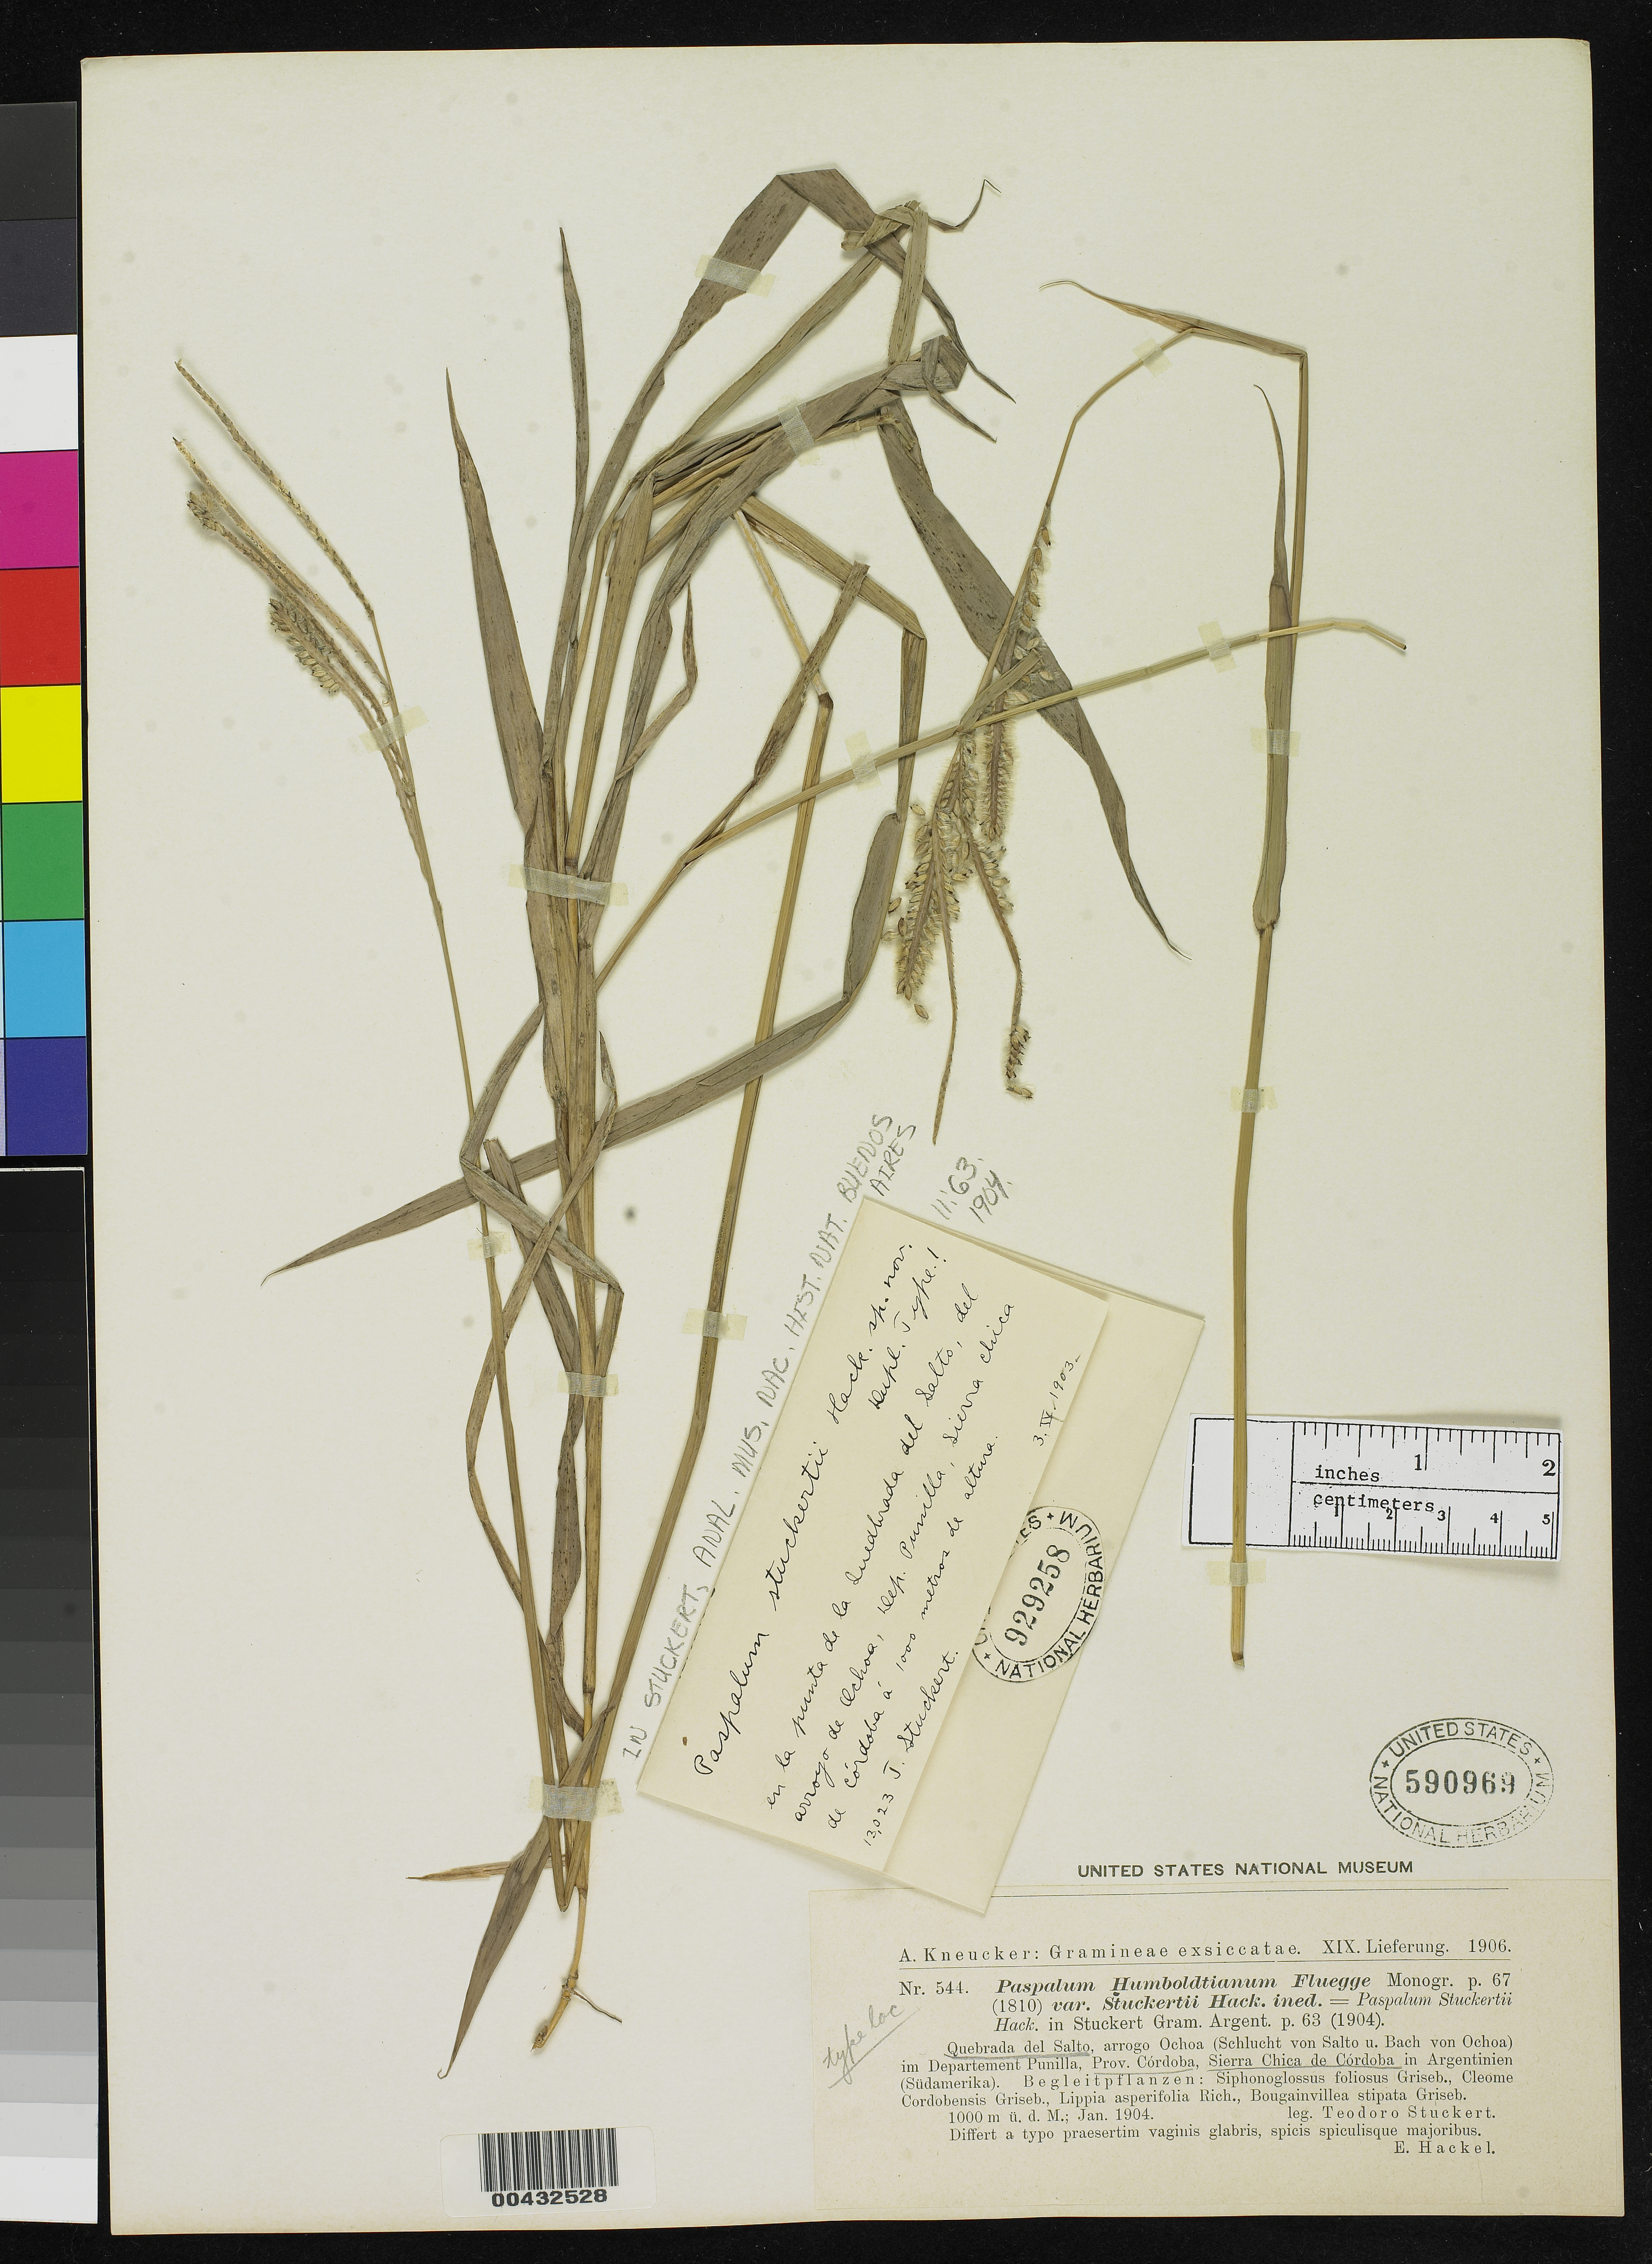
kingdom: Plantae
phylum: Tracheophyta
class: Liliopsida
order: Poales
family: Poaceae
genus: Paspalum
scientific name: Paspalum stuckertii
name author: Hack. in Stuck.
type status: Isotype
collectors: T. Stuckert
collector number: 13023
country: Argentina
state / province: Córdoba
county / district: Punilla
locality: Punta de La Quebrada del Salto, del Arroyo de Ochoa.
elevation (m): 1000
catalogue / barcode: US 929258